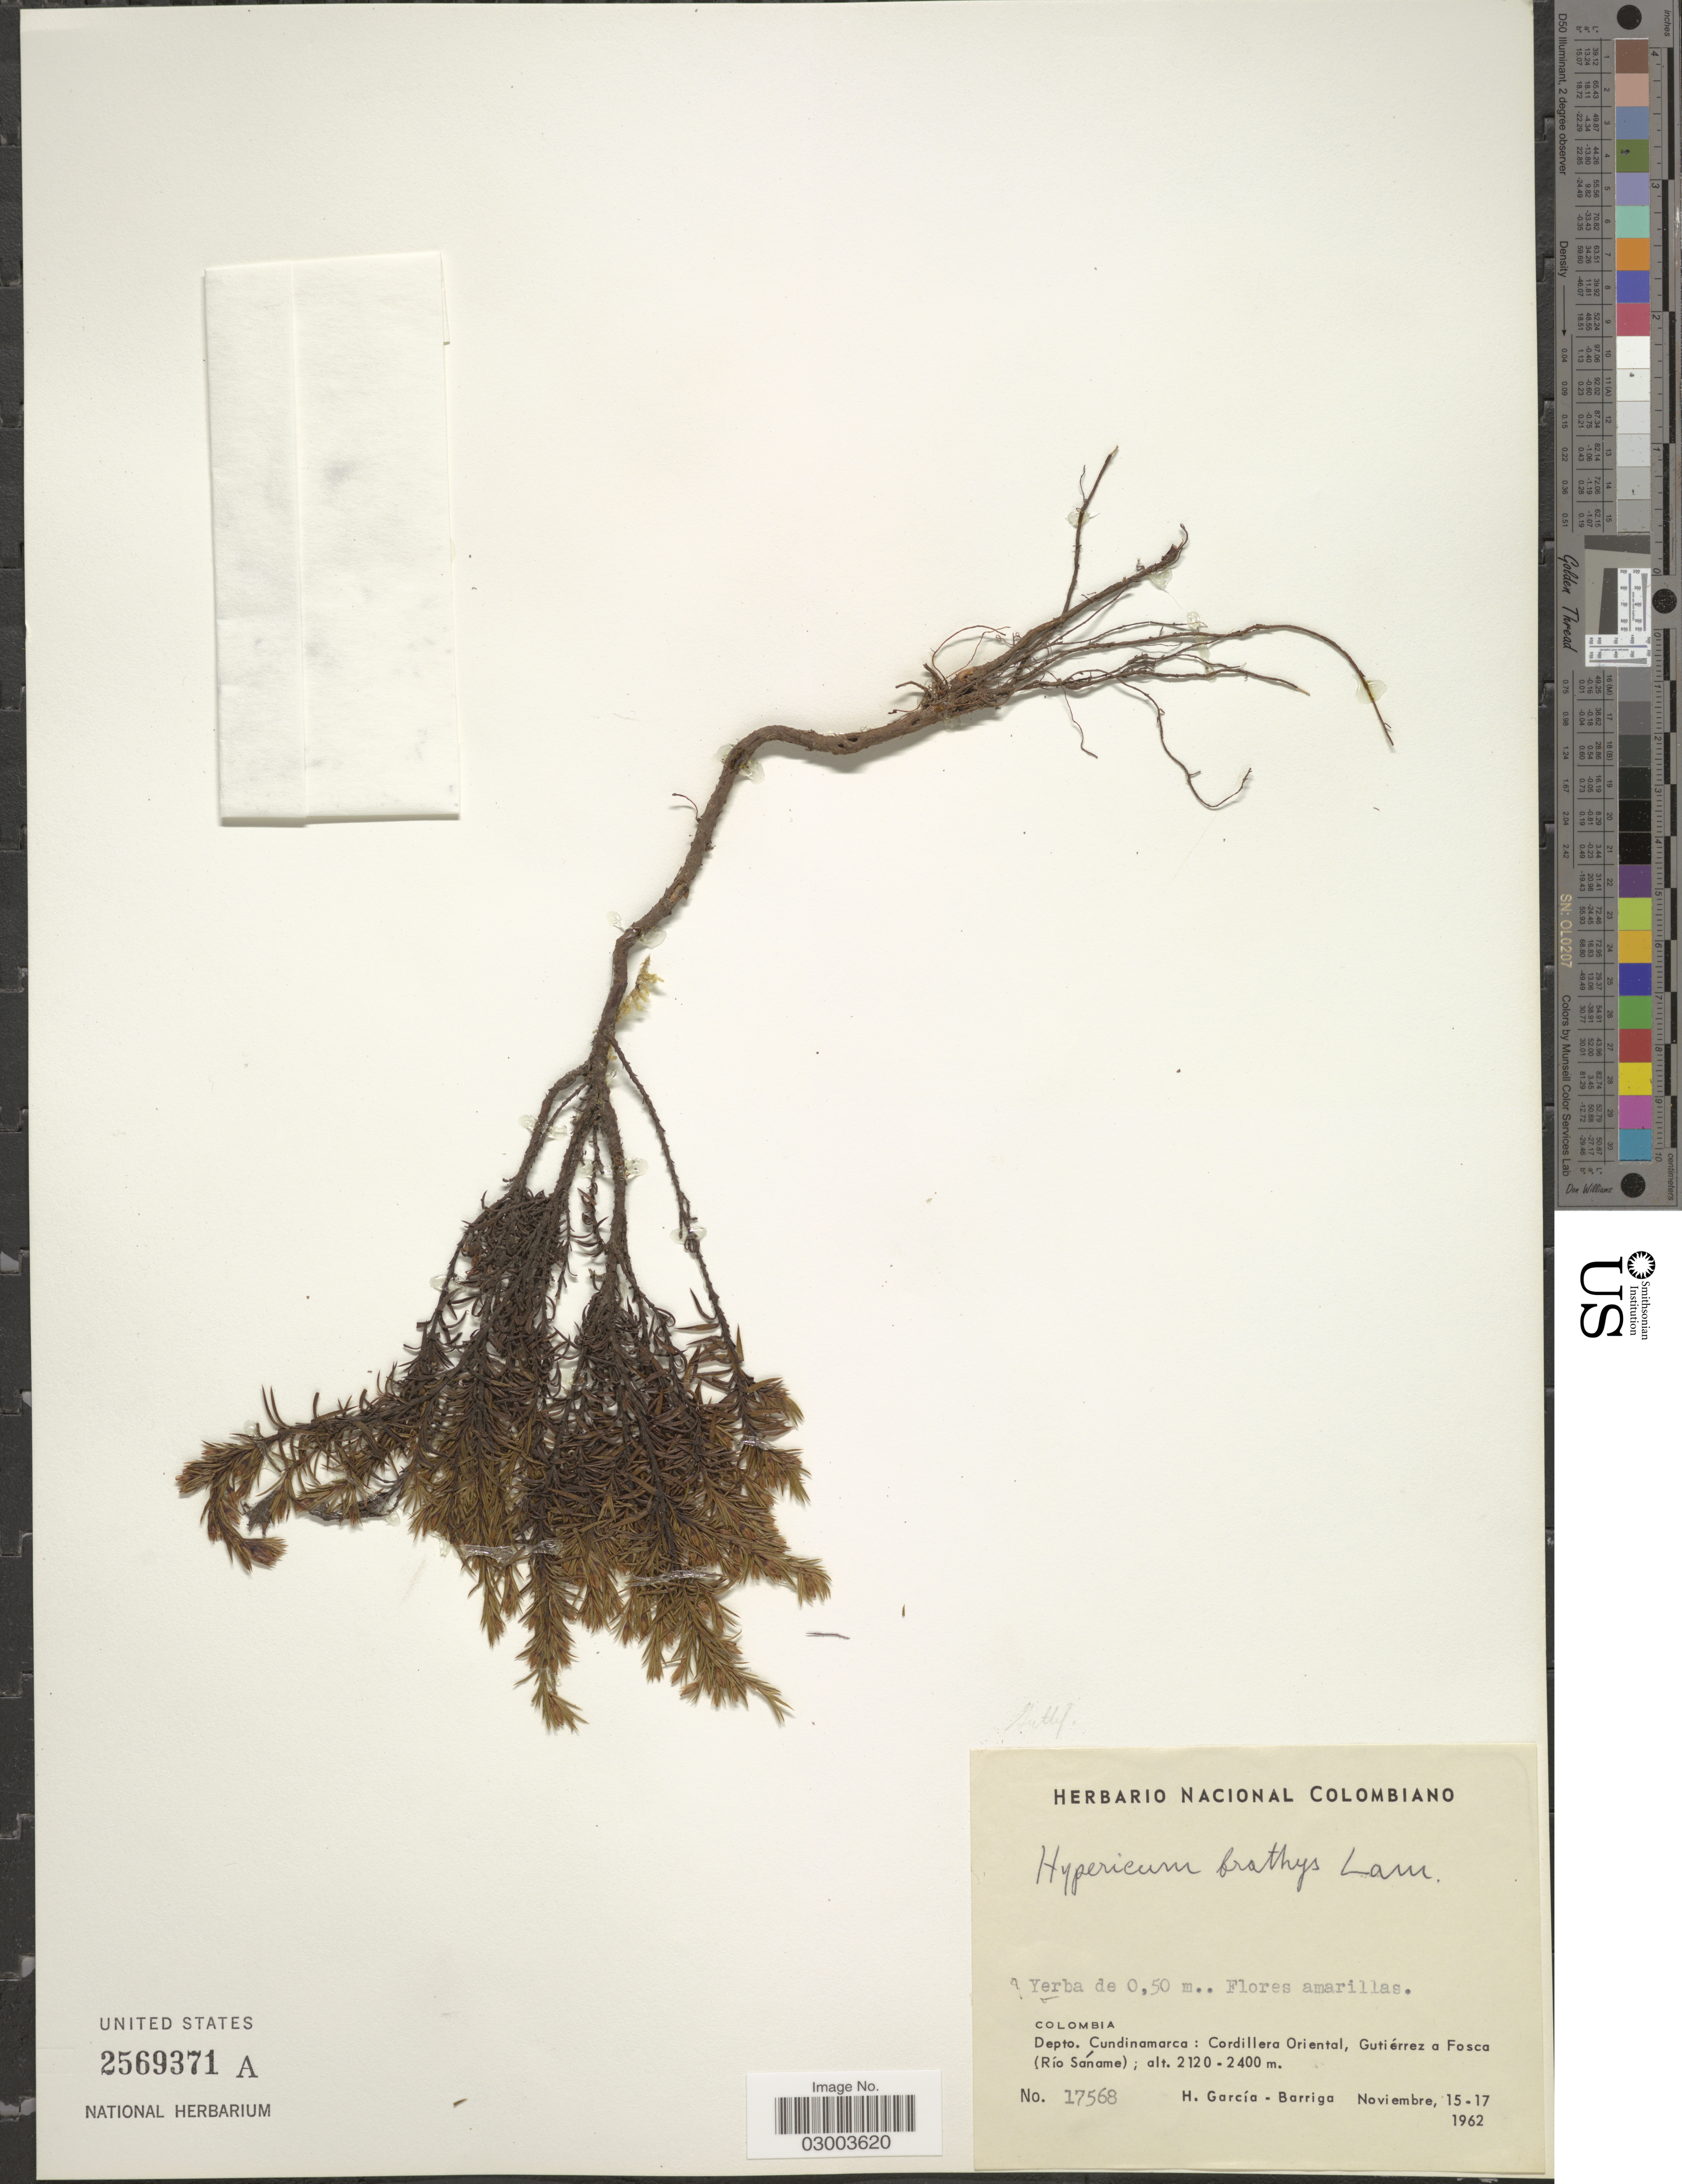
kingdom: Plantae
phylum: Tracheophyta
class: Magnoliopsida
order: Malpighiales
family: Hypericaceae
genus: Hypericum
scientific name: Hypericum juniperinum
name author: Kunth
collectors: H. García Barriga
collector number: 17568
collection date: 1962-11-15/1962-11-17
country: Colombia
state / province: Cundinamarca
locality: Depto. Cundinamarca: Cordillera Oriental, Gutiérrez a Fosca (Río Sáname).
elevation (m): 2120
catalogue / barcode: US 2569371A